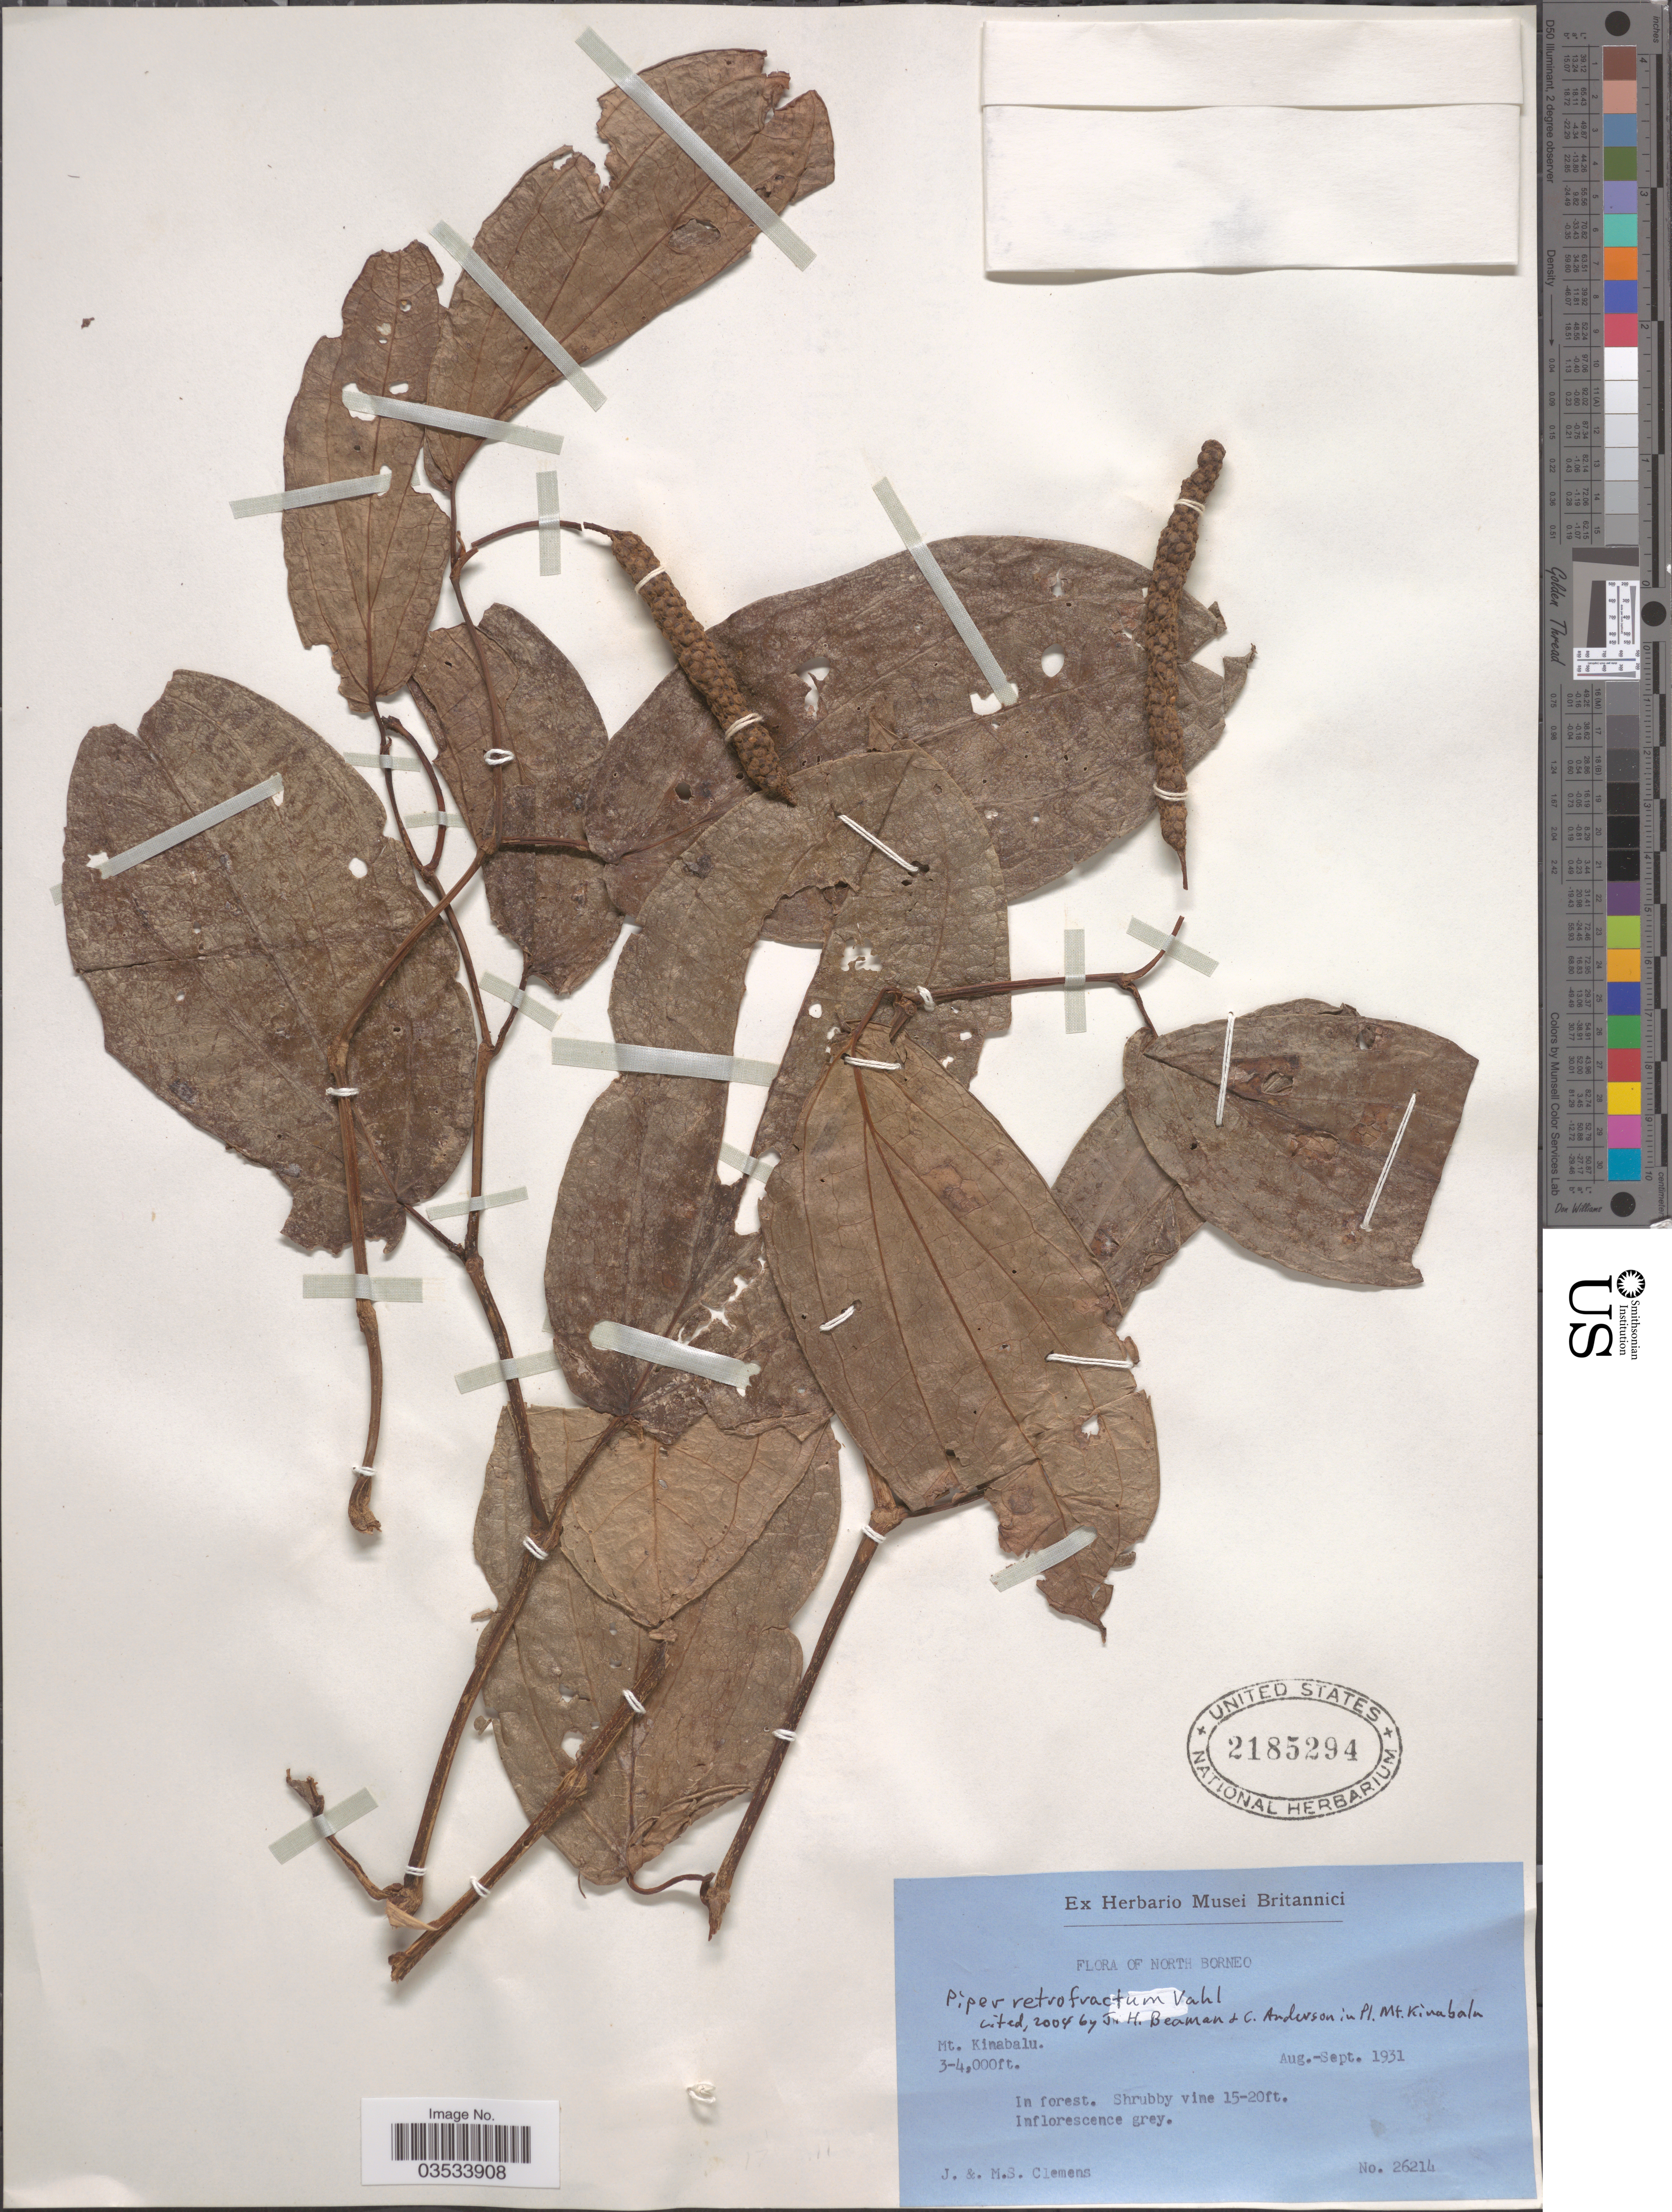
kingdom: Plantae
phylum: Tracheophyta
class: Magnoliopsida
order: Piperales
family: Piperaceae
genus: Piper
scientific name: Piper retrofractum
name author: Vahl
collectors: J. Clemens & M. S. Clemens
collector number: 26214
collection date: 1931-08/1931-09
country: Malaysia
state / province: Sabah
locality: North Borneo. Mt. Kinabalu.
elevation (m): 914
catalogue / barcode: US 2185294